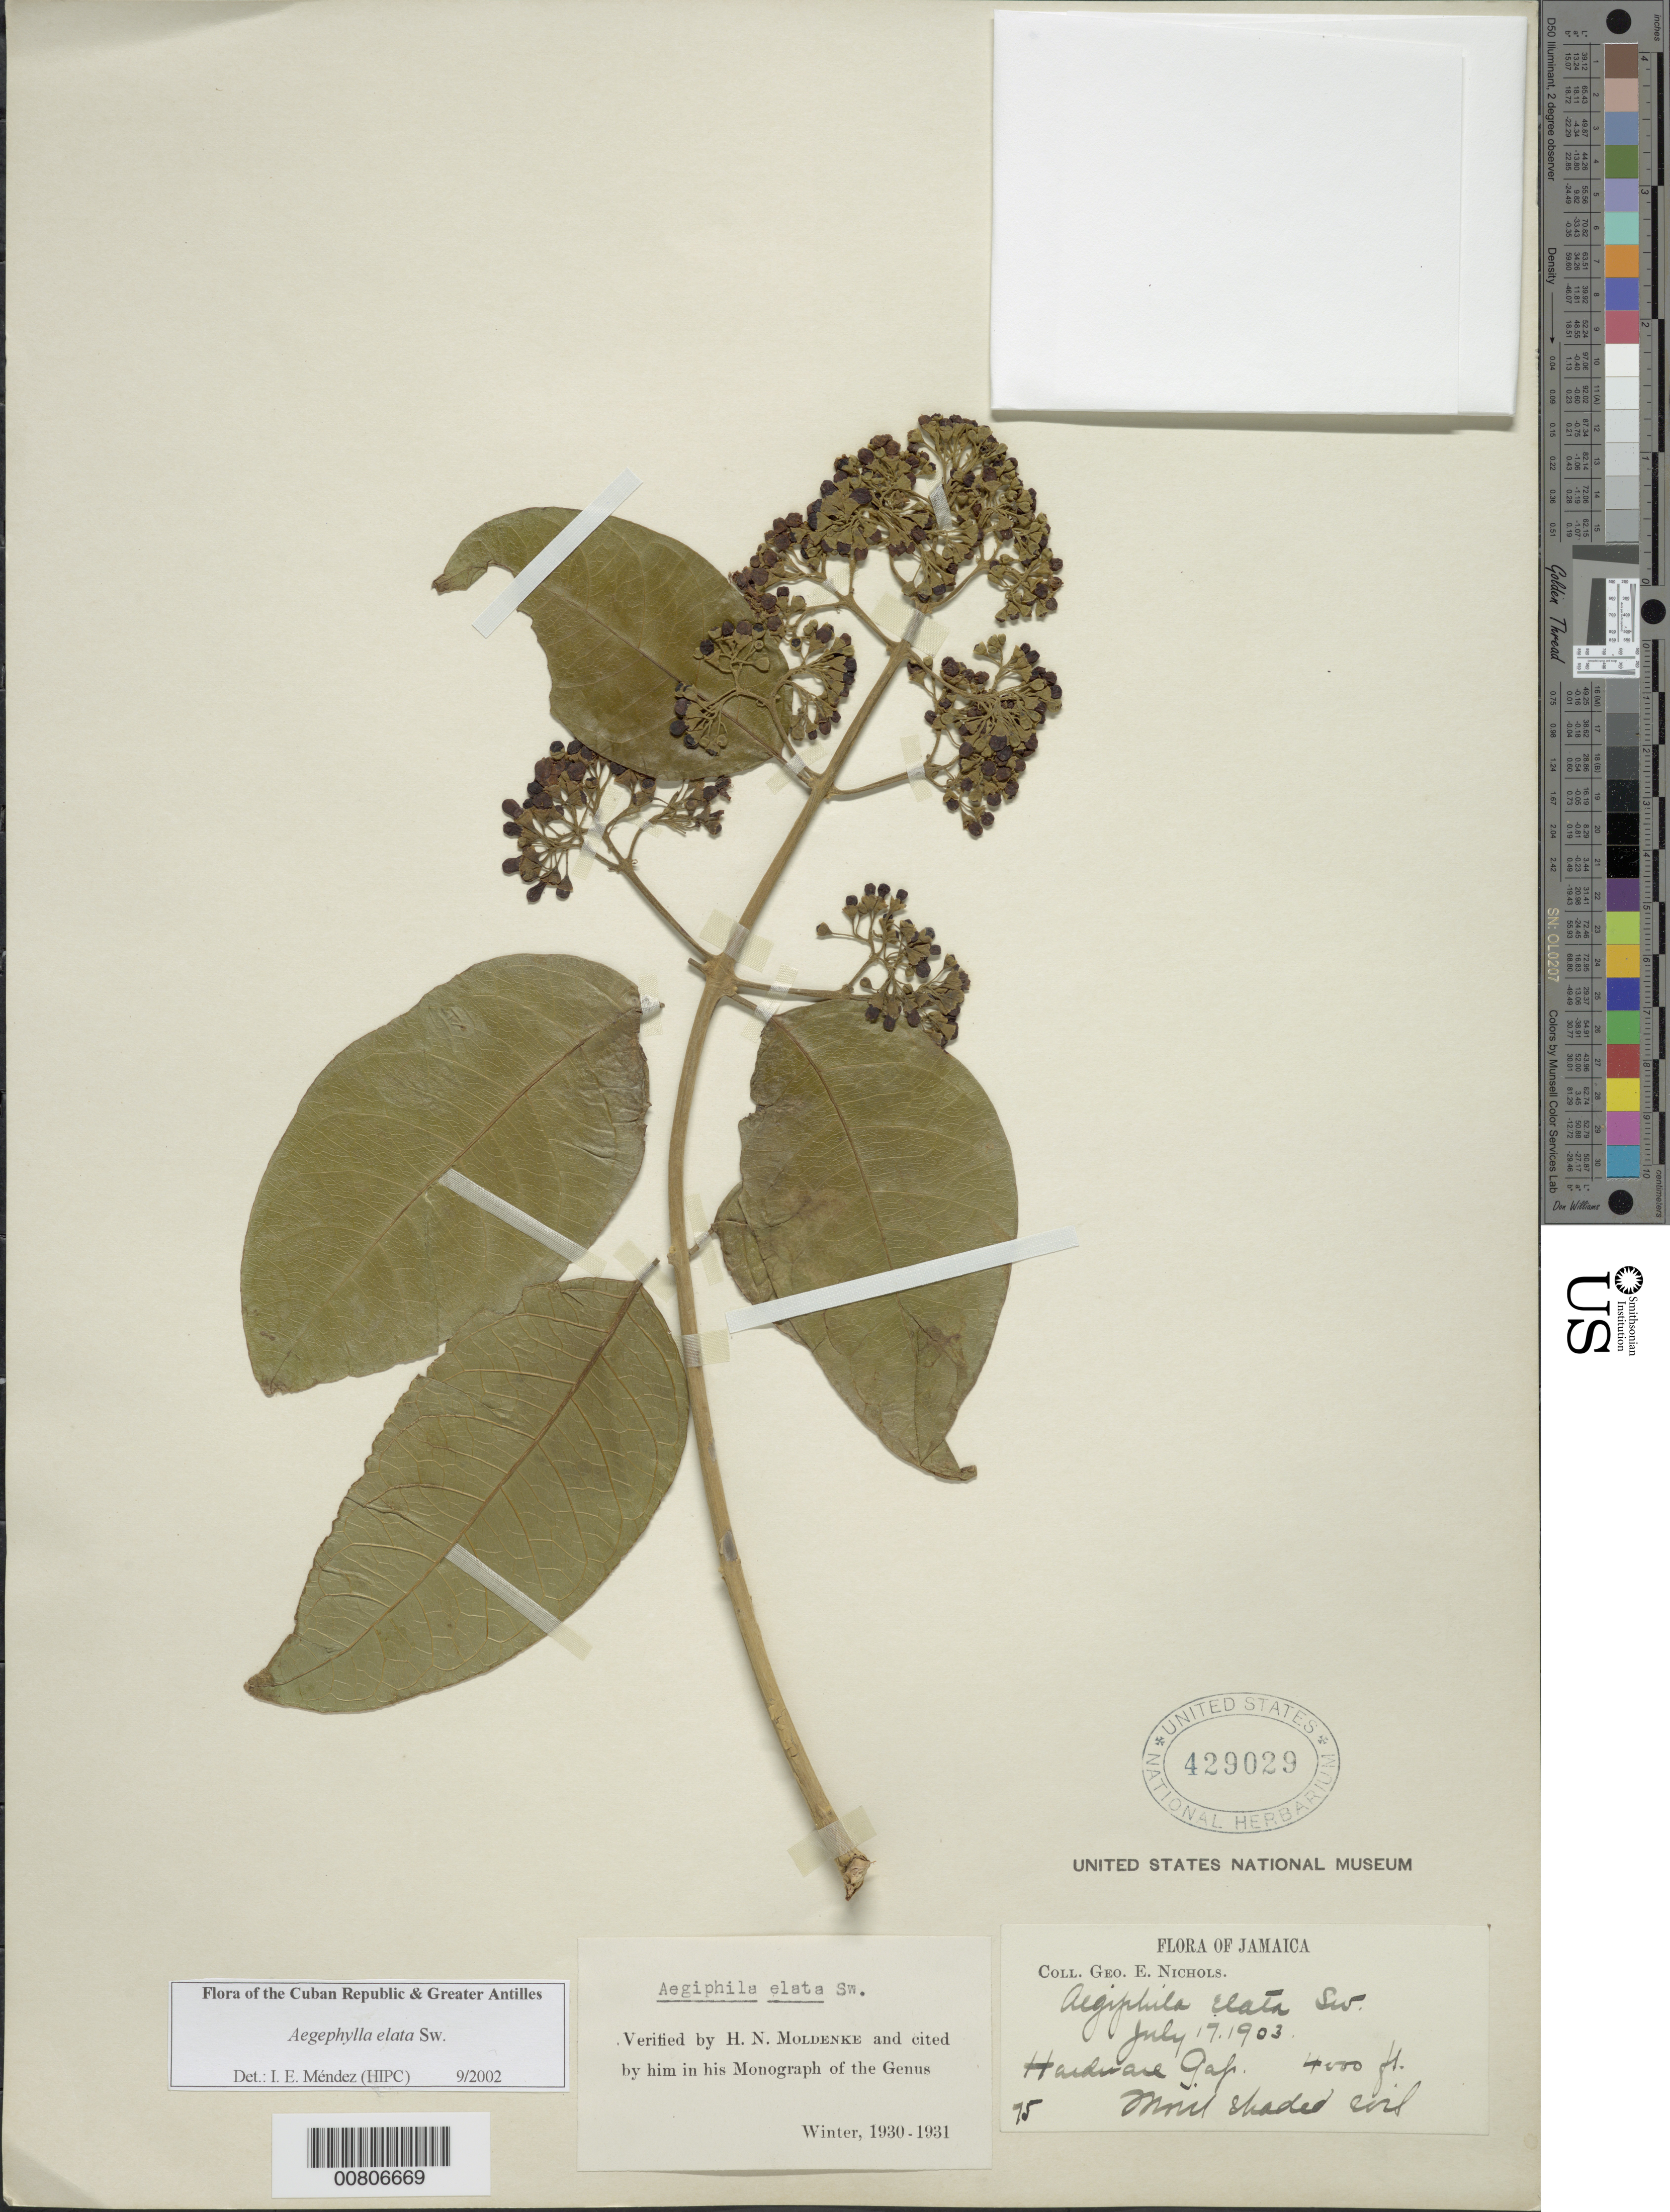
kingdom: Plantae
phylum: Tracheophyta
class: Magnoliopsida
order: Lamiales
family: Lamiaceae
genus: Aegiphila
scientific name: Aegiphila elata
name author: Sw.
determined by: Méndez, Isidro E., (HIPC)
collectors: G. E. Nichols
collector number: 75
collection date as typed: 17 Jul 1903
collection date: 1903-07-17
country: Jamaica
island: Jamaica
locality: Hardware Gap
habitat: Mont shaded soil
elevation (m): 1219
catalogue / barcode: US 429029